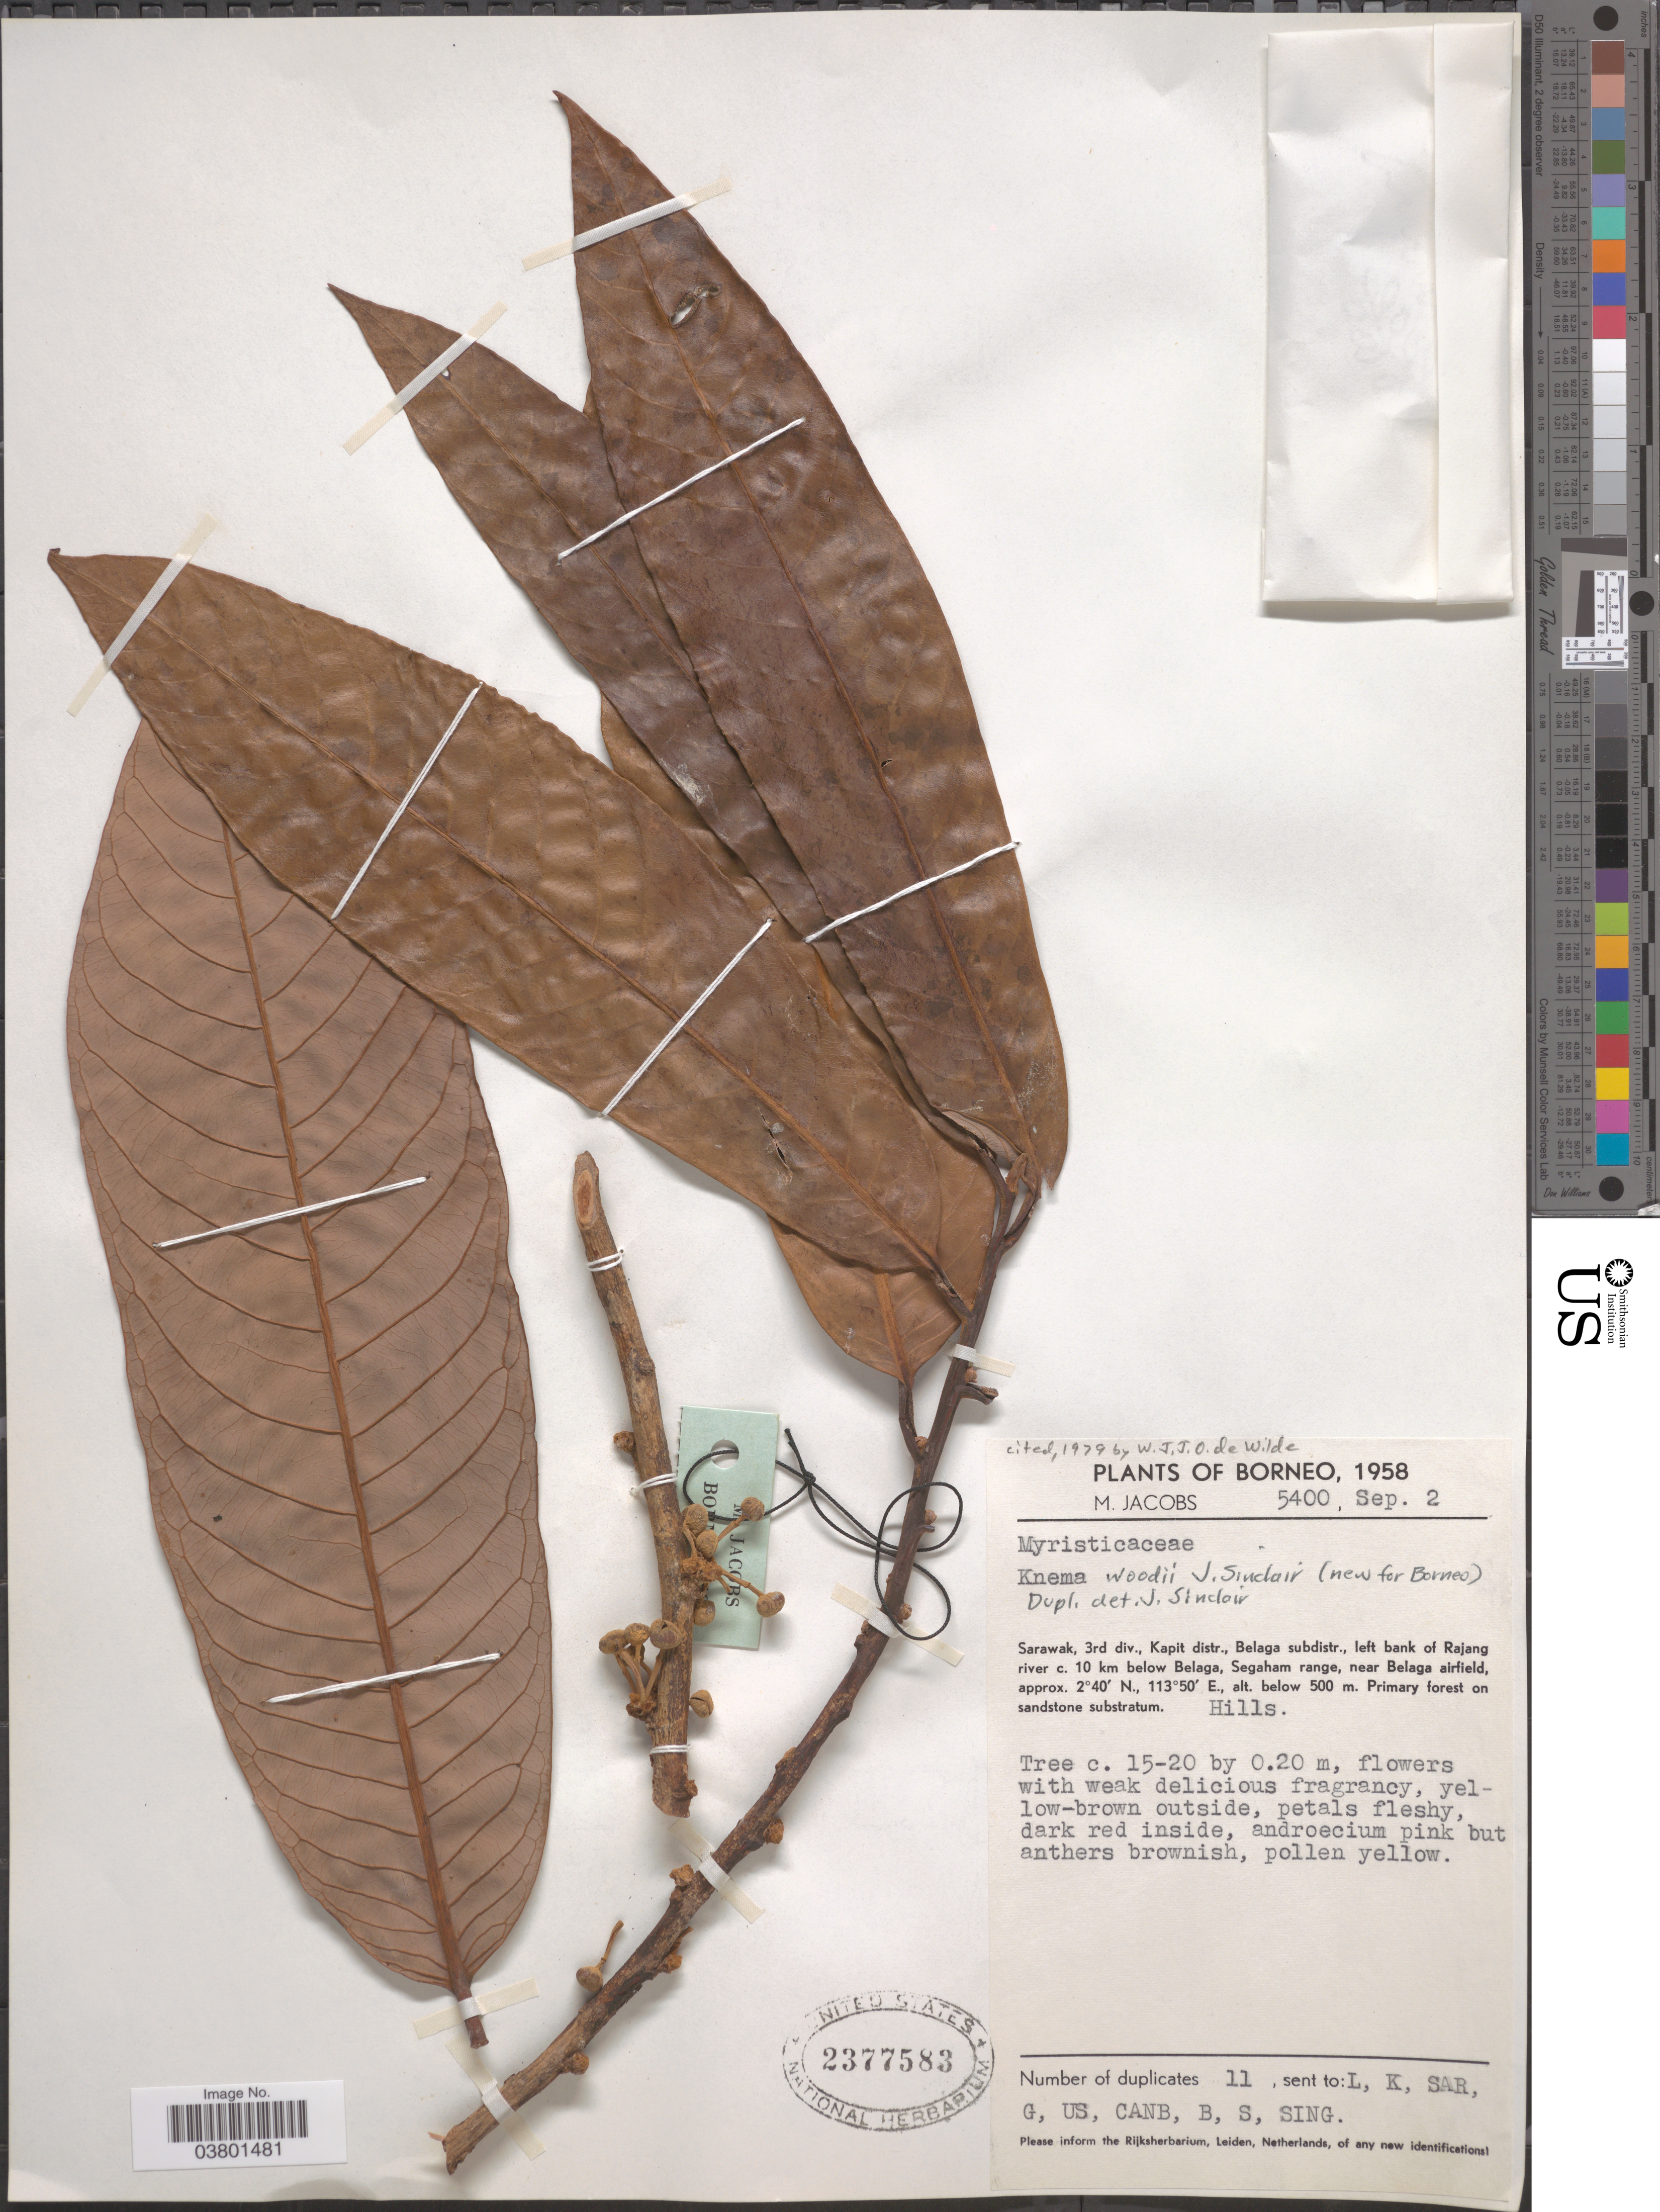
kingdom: Plantae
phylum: Tracheophyta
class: Magnoliopsida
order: Magnoliales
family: Myristicaceae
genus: Knema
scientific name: Knema woodii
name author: J. Sinclair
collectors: M. Jacobs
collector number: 5400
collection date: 1958-09-02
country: Malaysia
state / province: Sarawak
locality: Borneo. 3rd div., Kapit distr., Belaga subdistr., left bank of Rajang river c. 10 km below Belaga, Segaham range, near Belaga airfield.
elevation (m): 500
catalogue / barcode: US 2377583